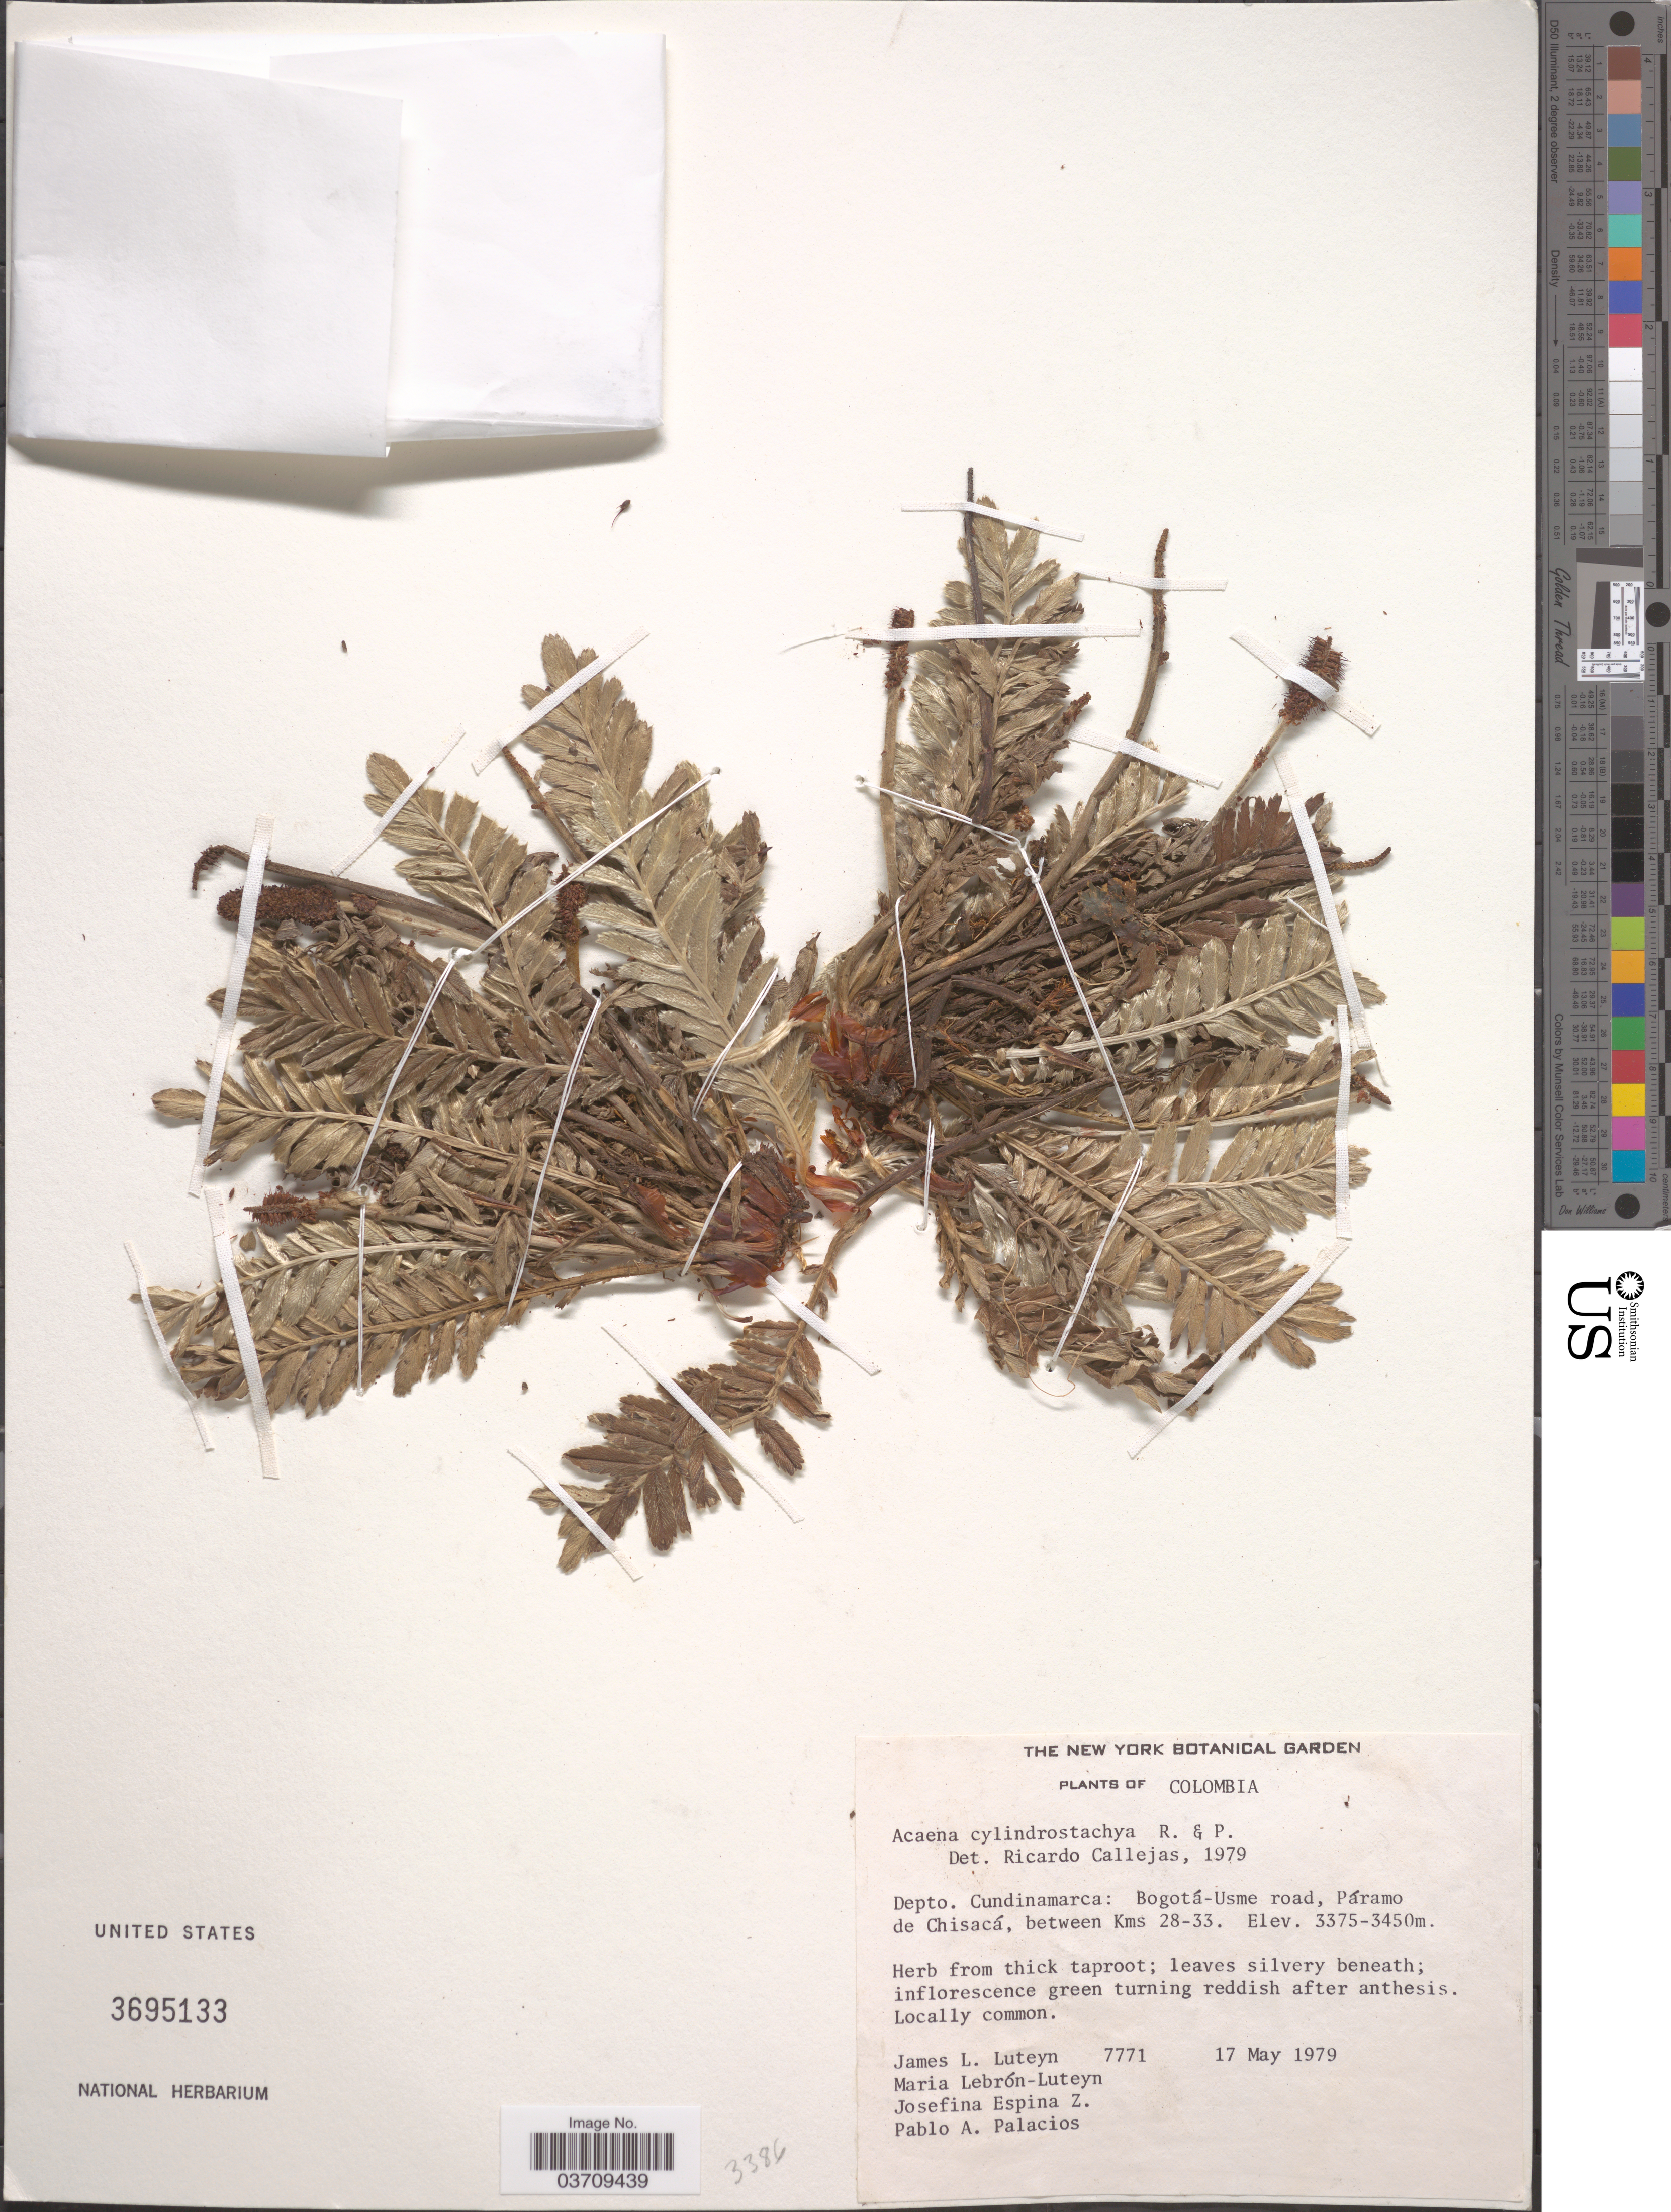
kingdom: Plantae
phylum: Tracheophyta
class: Magnoliopsida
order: Rosales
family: Rosaceae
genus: Acaena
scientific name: Acaena cylindristachya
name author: Ruiz & Pav.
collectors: J. Luteyn, M. L. Lebrón-Luteyn, J. Espina Z. & P. Palacios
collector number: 7771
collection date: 1979-05-17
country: Colombia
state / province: Cundinamarca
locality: Depto. Cundinamarca: Bogotá-Usme road, Páramo de Chisacá, between Kms 28-33.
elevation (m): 3375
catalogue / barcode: US 3695133